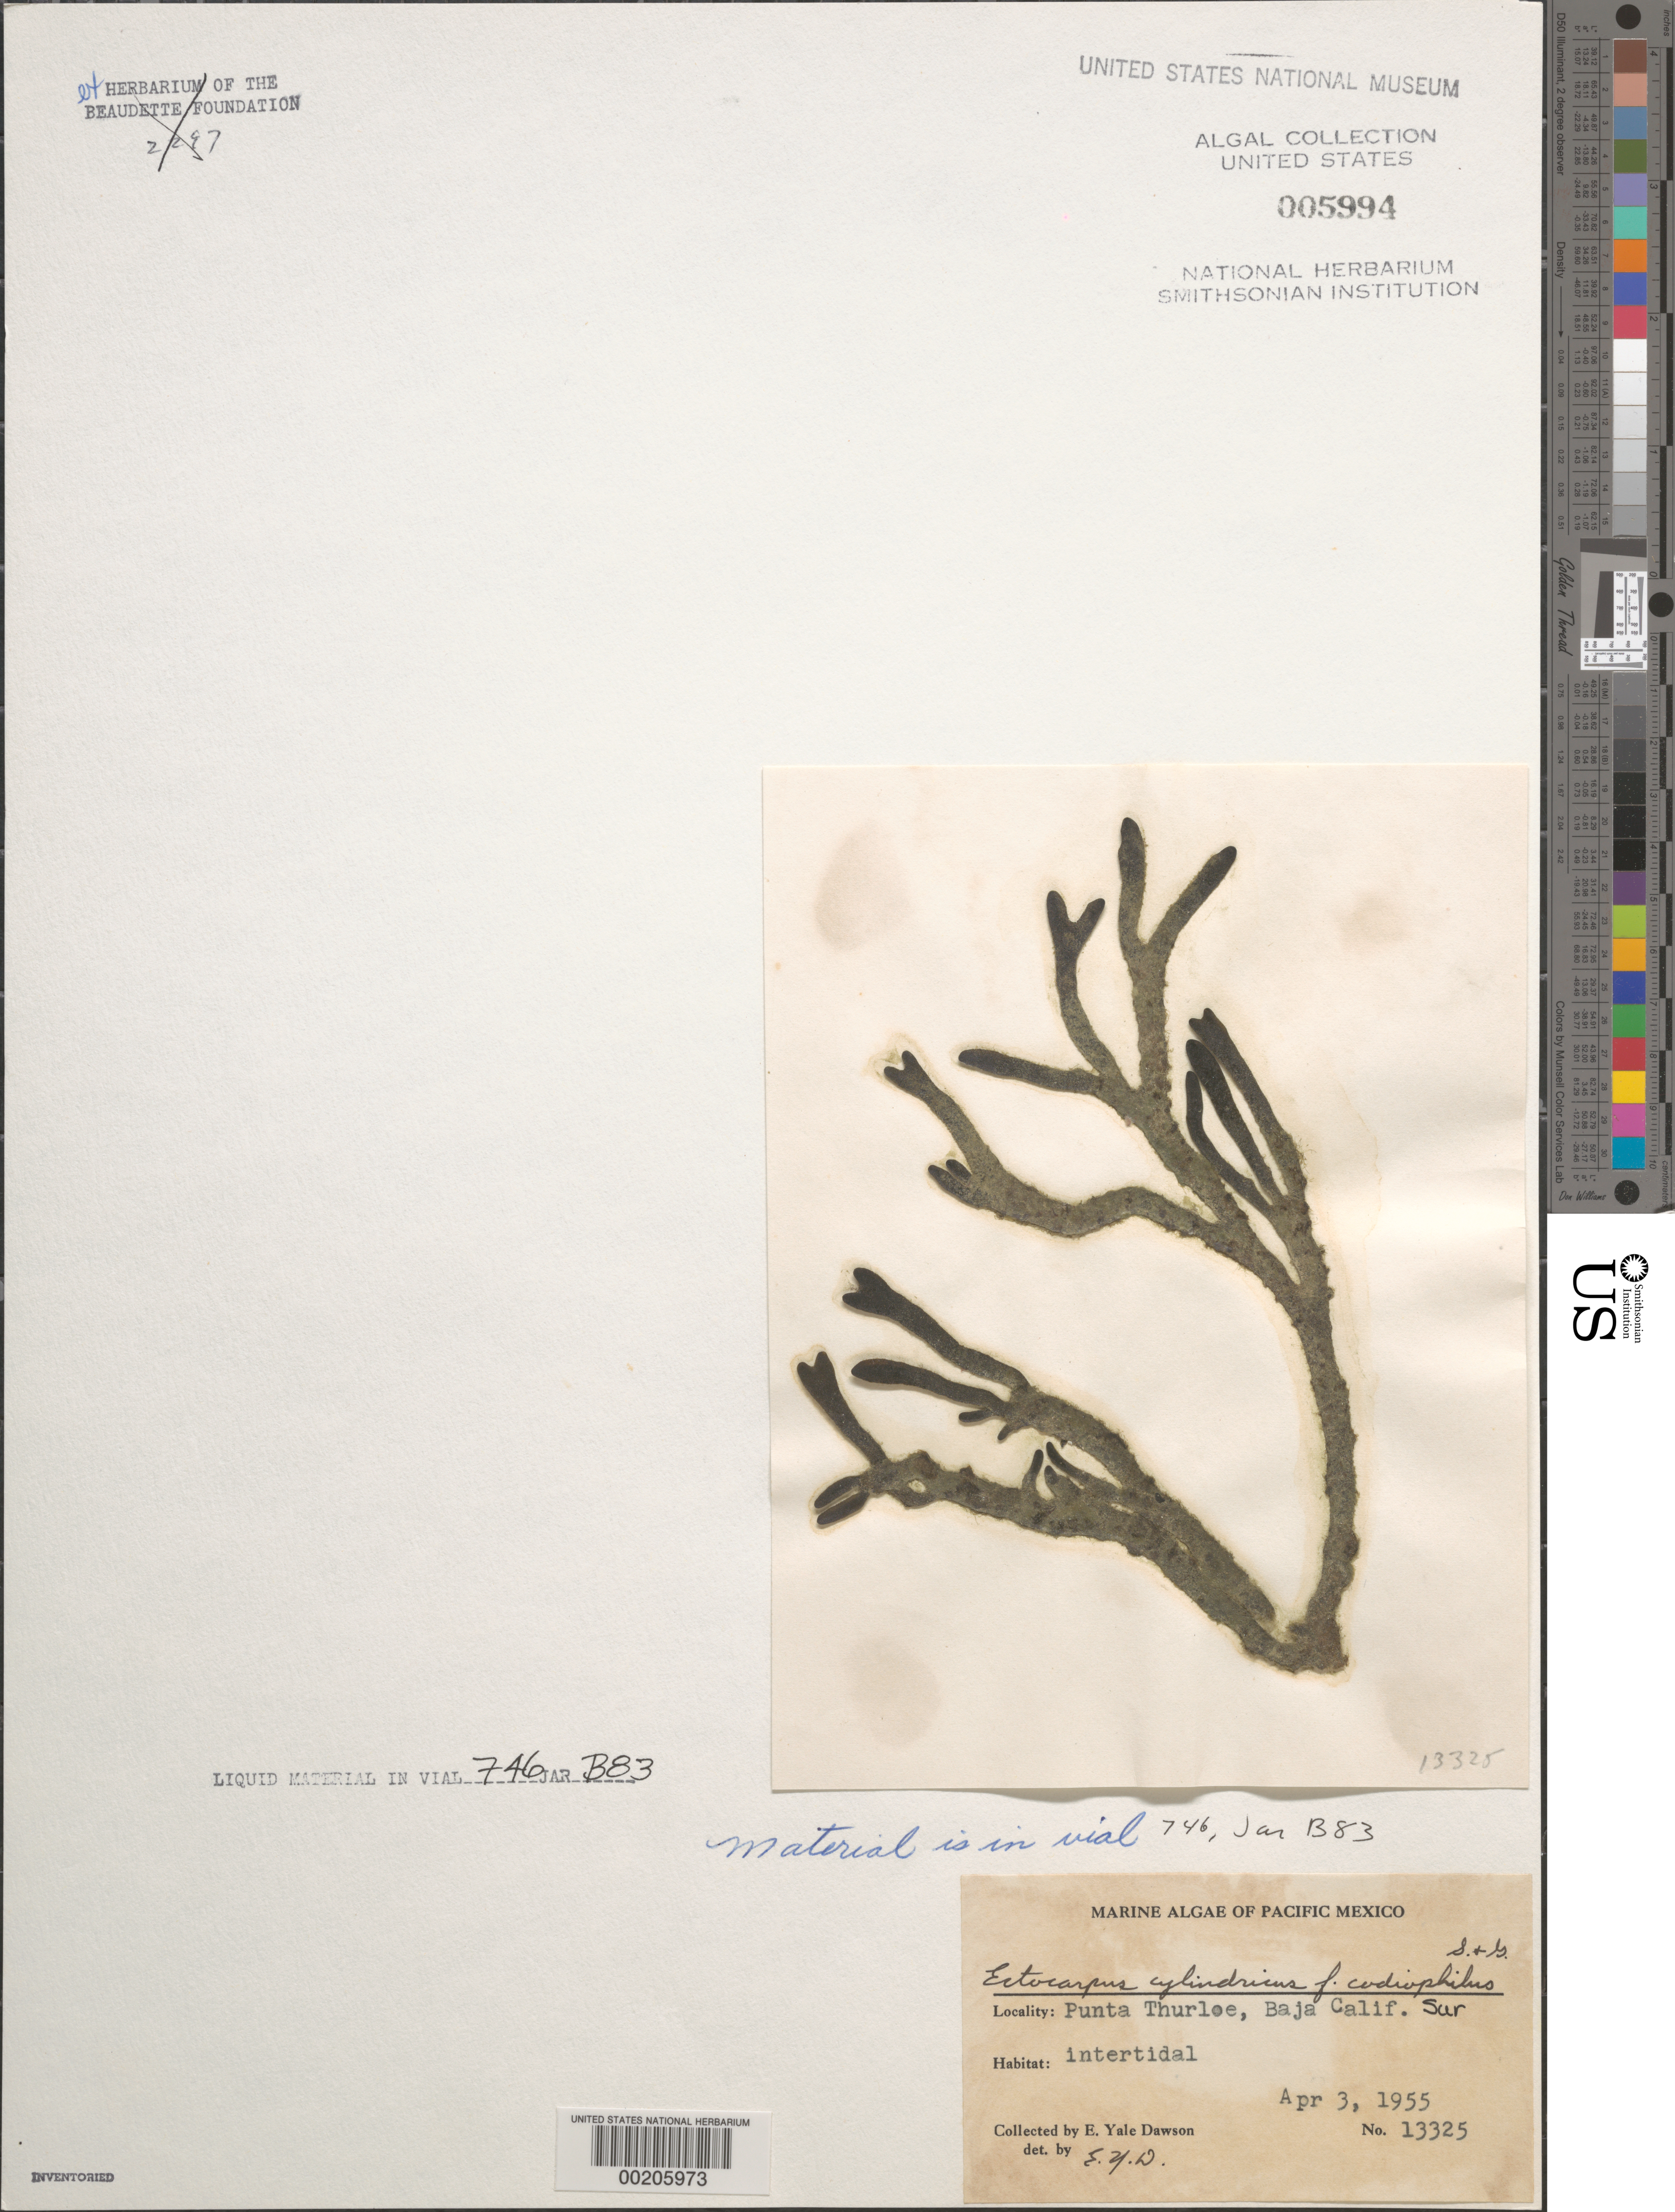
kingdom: Chromista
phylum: Ochrophyta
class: Phaeophyceae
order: Ectocarpales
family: Acinetosporaceae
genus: Feldmannia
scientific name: Feldmannia simplex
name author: (P. Crouan & H. Crouan) G. Hamel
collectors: E. Y. Dawson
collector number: EYD 13325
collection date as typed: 03 Apr 1955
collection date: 1955-04-03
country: Mexico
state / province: Baja California Sur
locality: Punta Thurloe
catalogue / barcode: US 5994